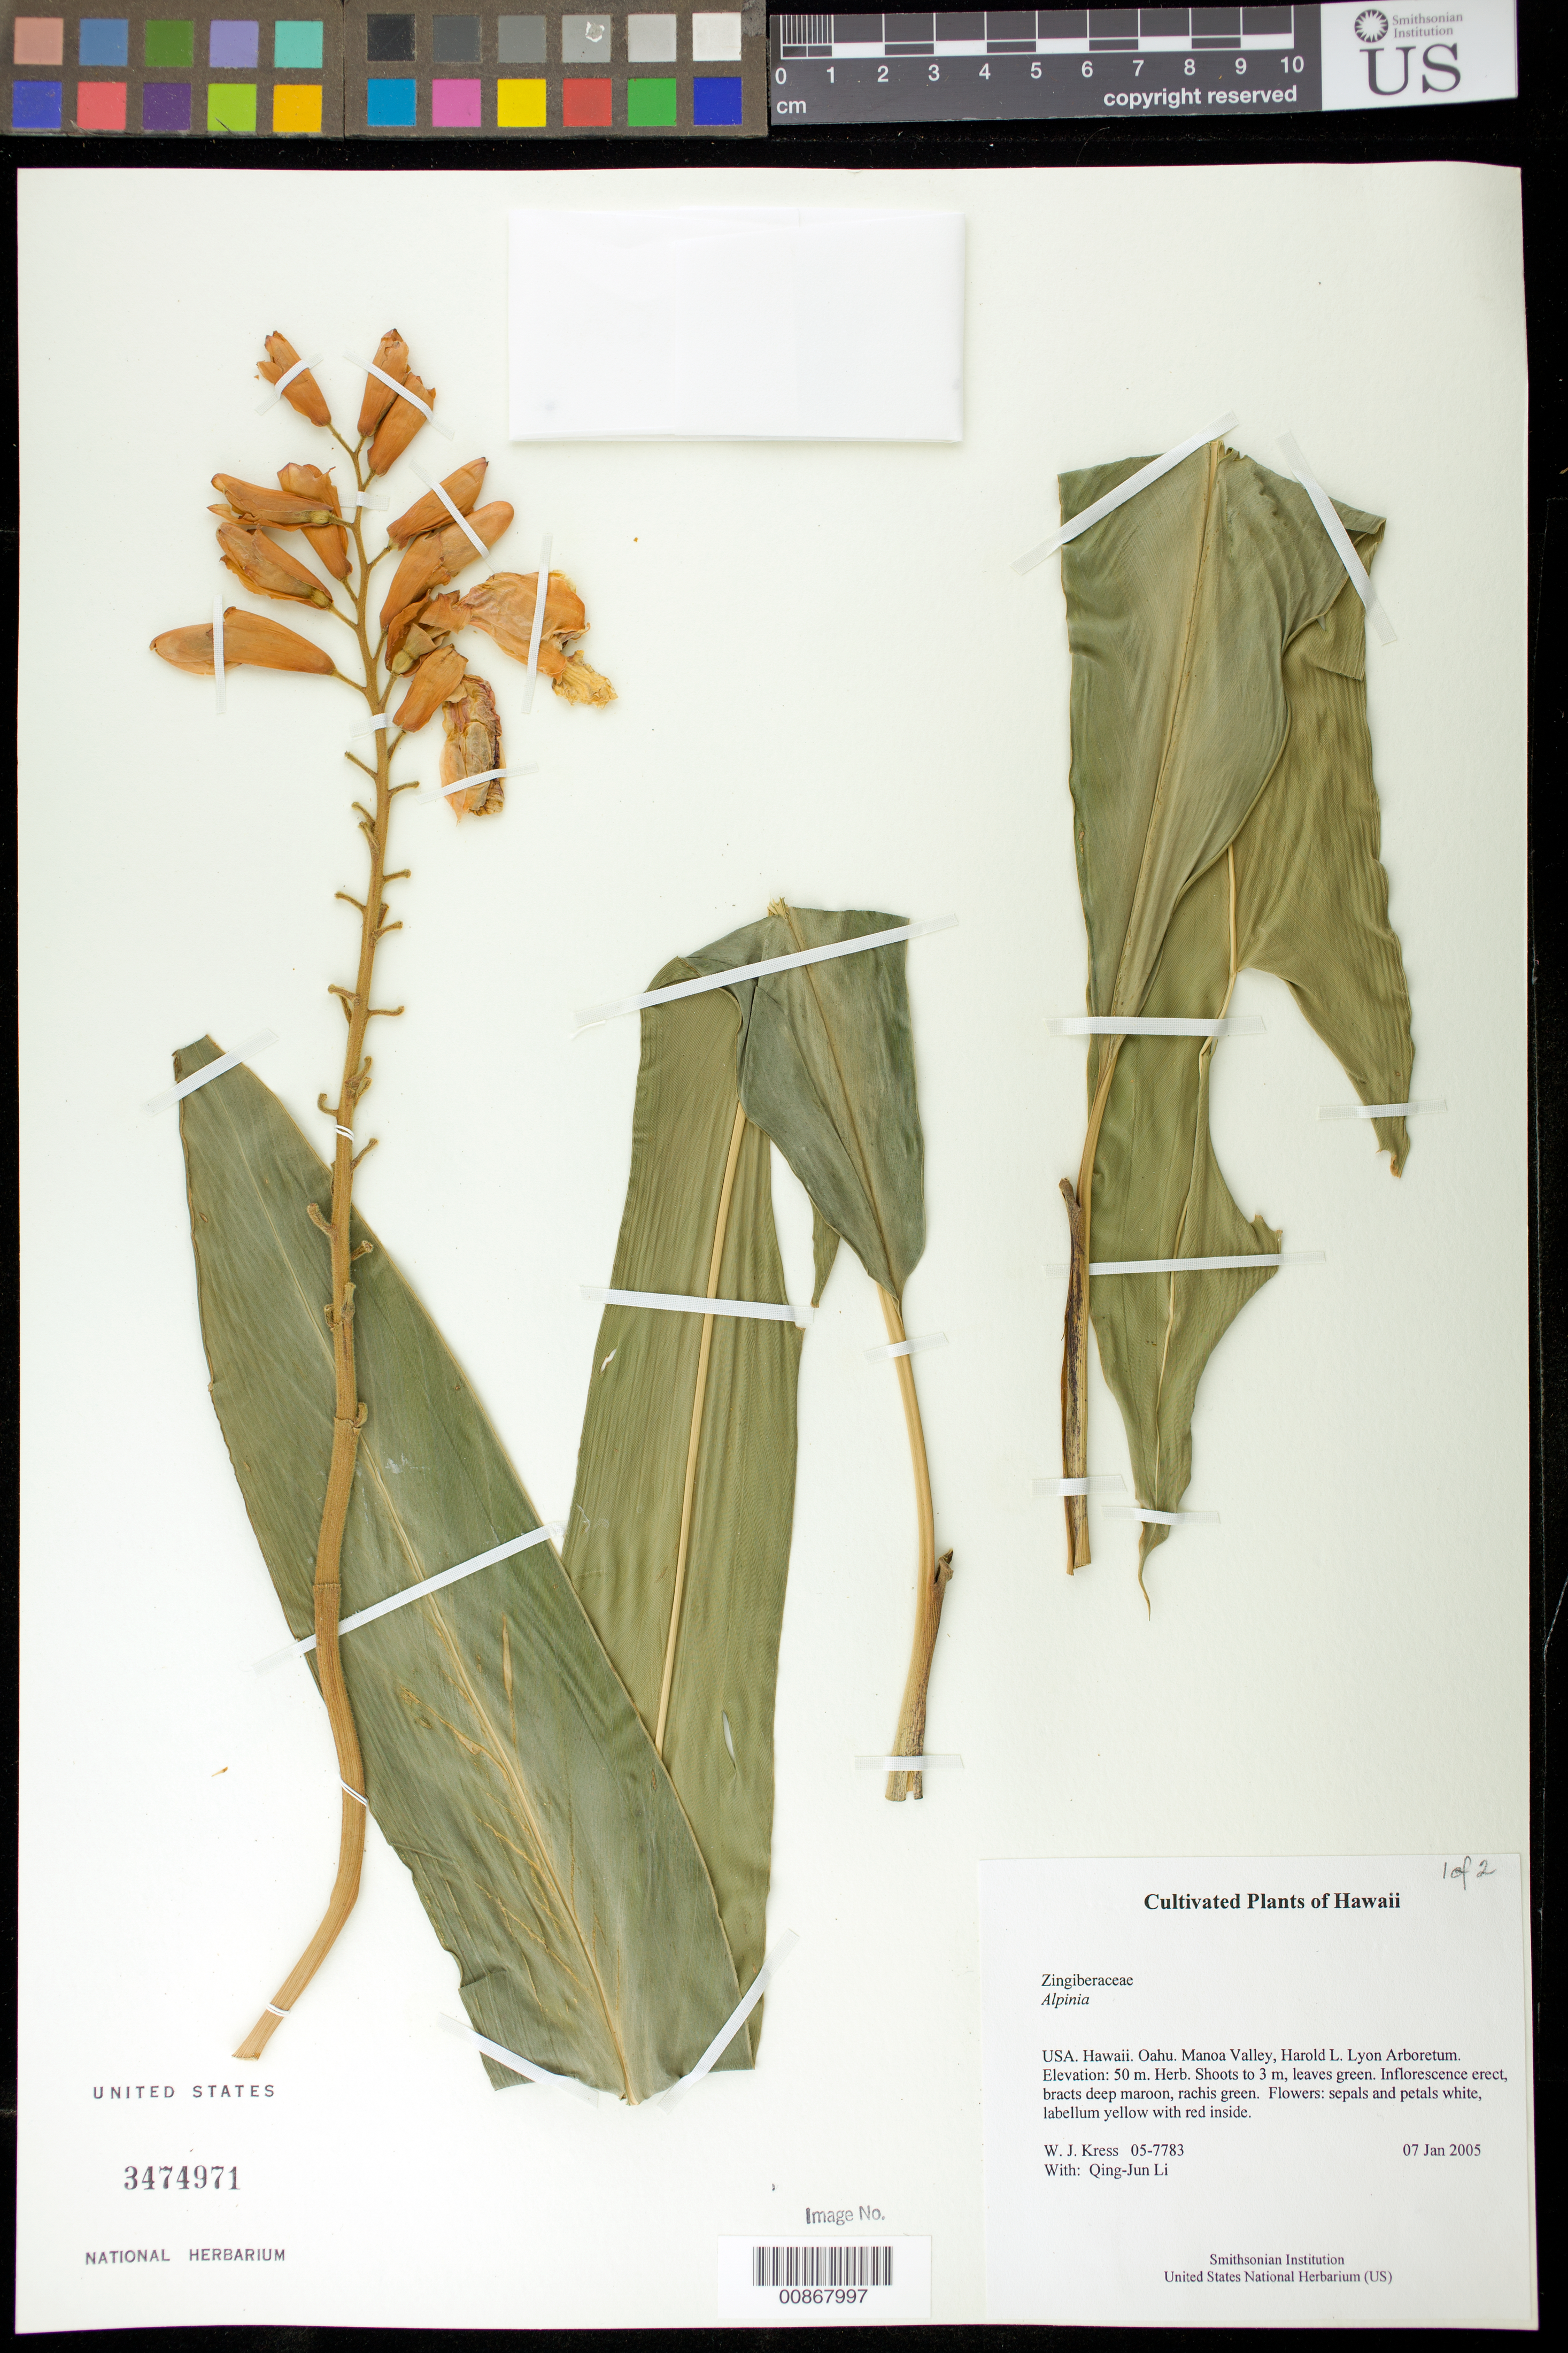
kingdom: Plantae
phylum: Tracheophyta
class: Liliopsida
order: Zingiberales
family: Zingiberaceae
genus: Alpinia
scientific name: Alpinia sp.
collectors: W. J. Kress & Q. J. Li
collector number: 05-7783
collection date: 2005-01-07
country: United States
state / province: Hawaii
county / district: Honolulu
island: Oahu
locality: Manoa Valley, Harold L. Lyon Arboretum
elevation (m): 50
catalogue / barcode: US 3474971